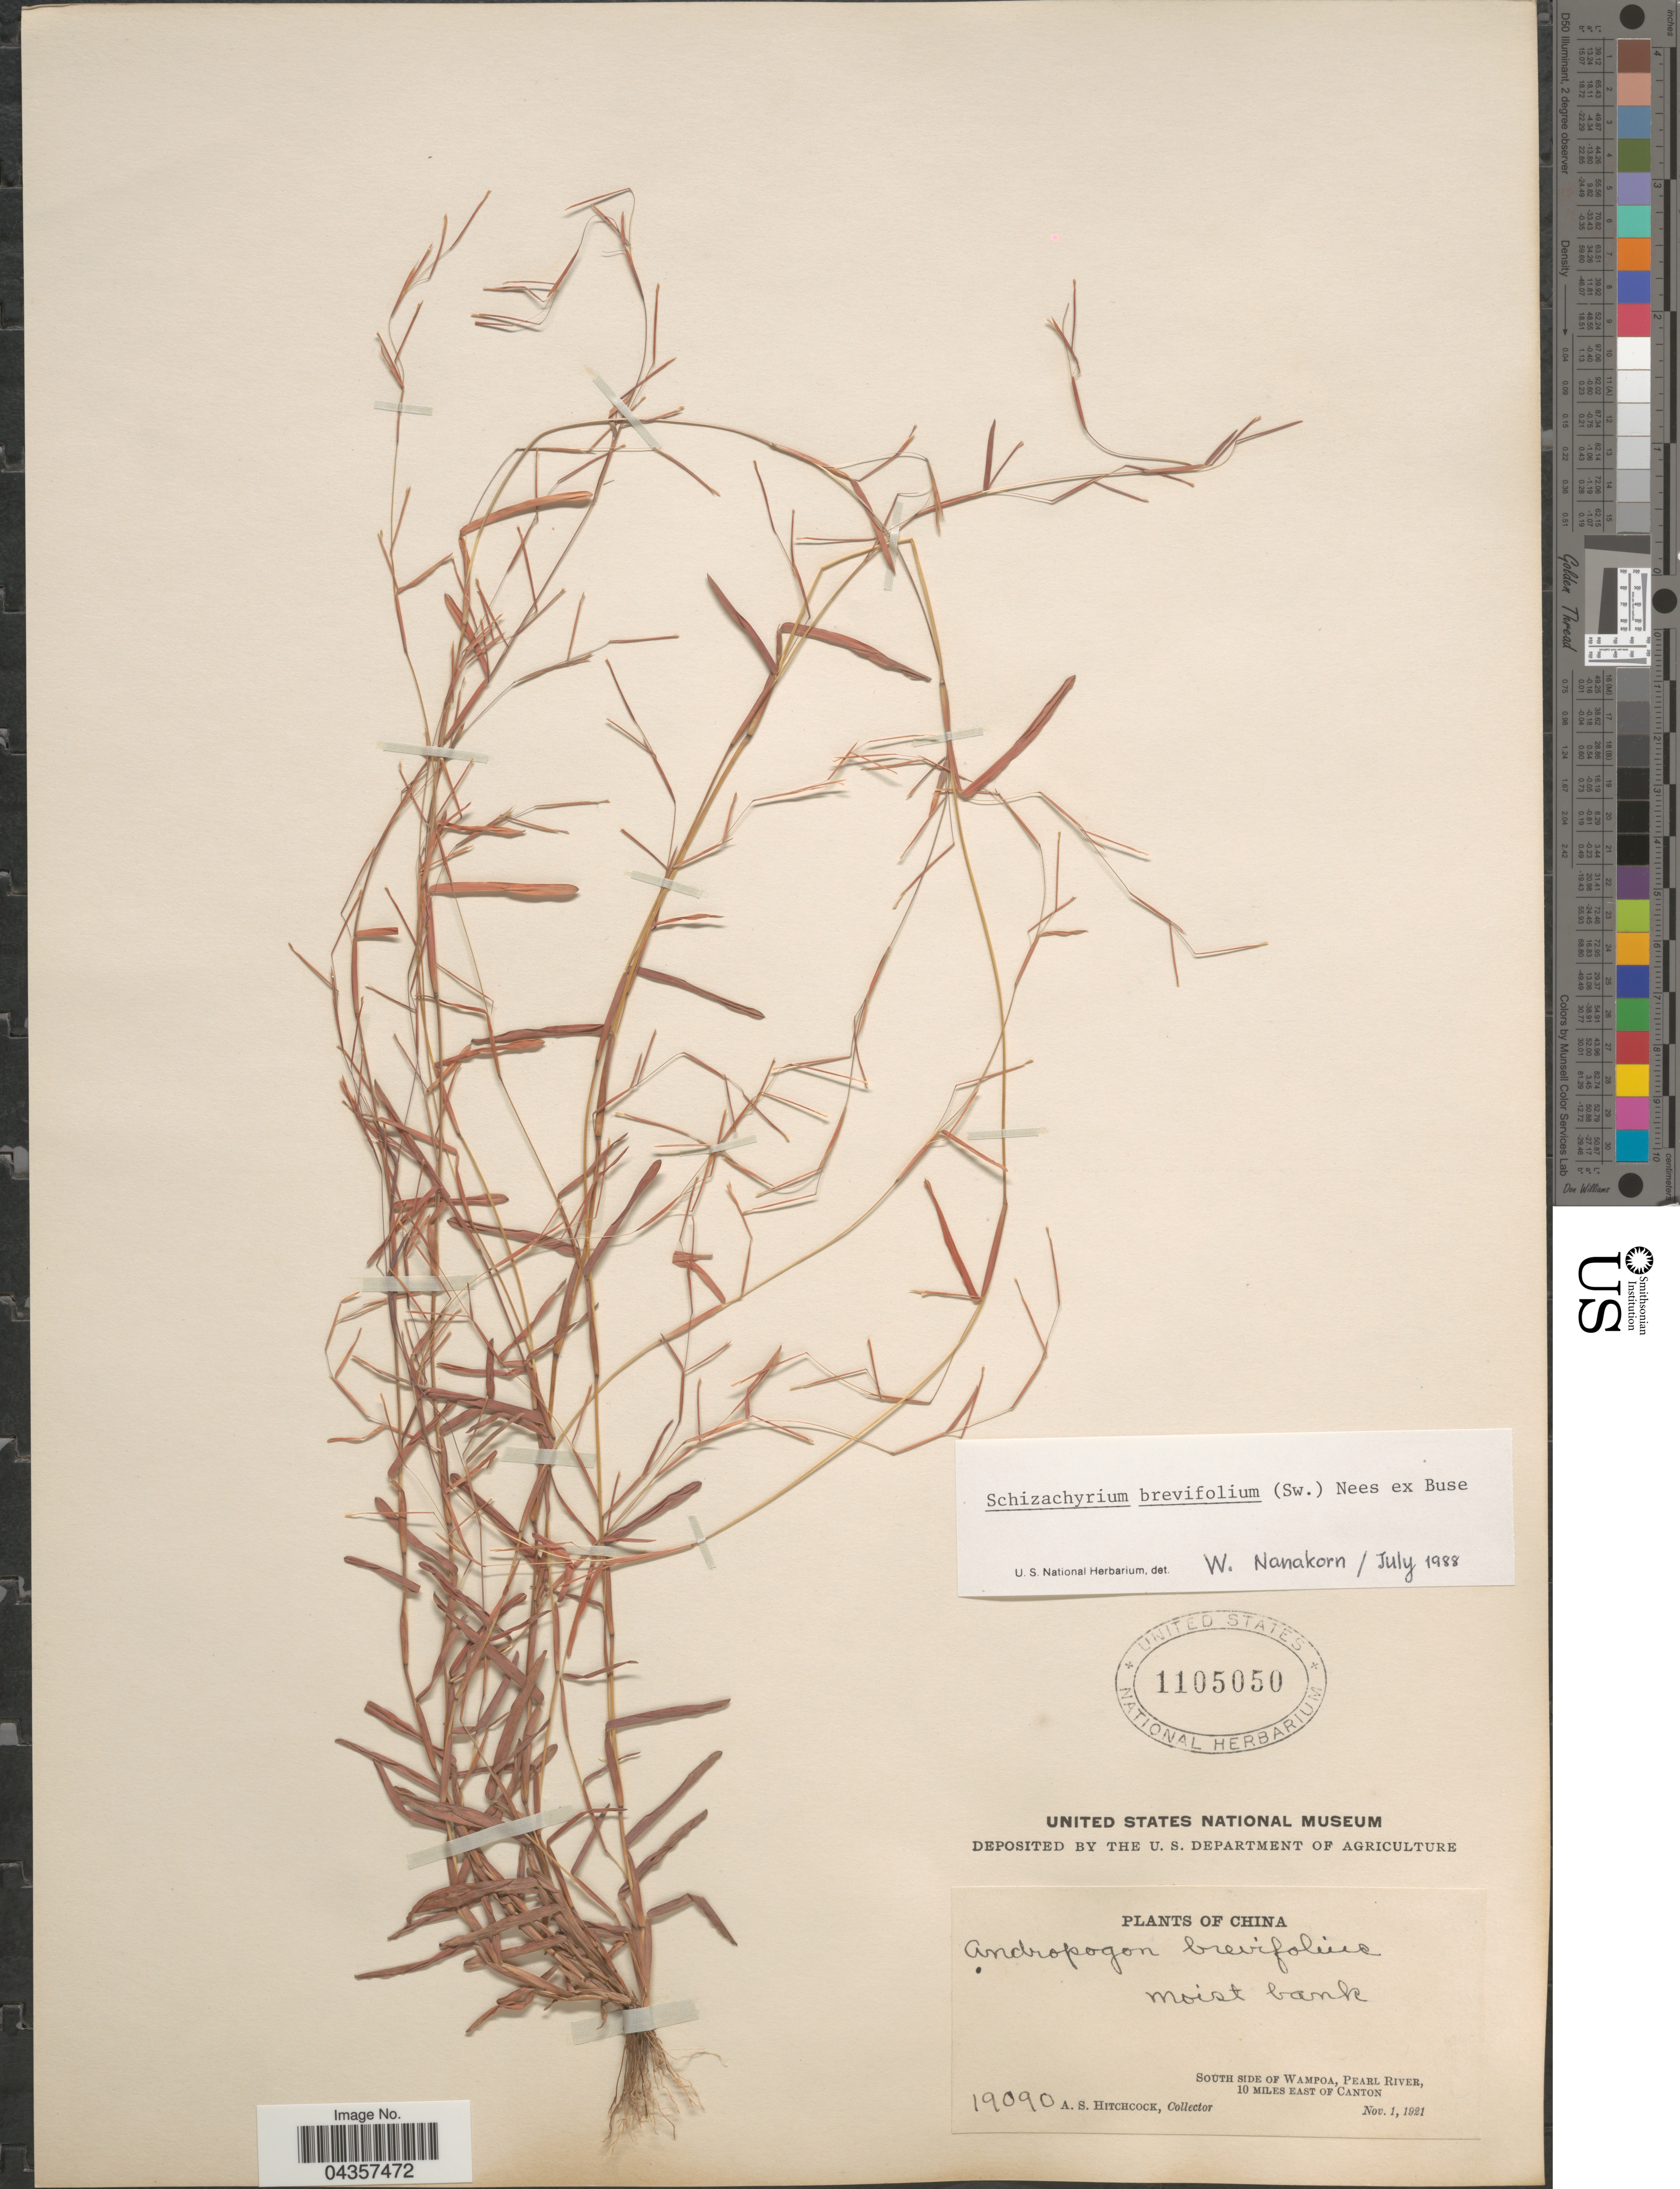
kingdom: Plantae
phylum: Tracheophyta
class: Liliopsida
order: Poales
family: Poaceae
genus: Schizachyrium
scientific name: Schizachyrium brevifolium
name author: (Sw.) Nees ex Büse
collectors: A. S. Hitchcock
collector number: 19090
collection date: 1921-11-01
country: China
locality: South side of Wampoa, Pearl River, 10 miles East of Canton.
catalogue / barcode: US 1105050